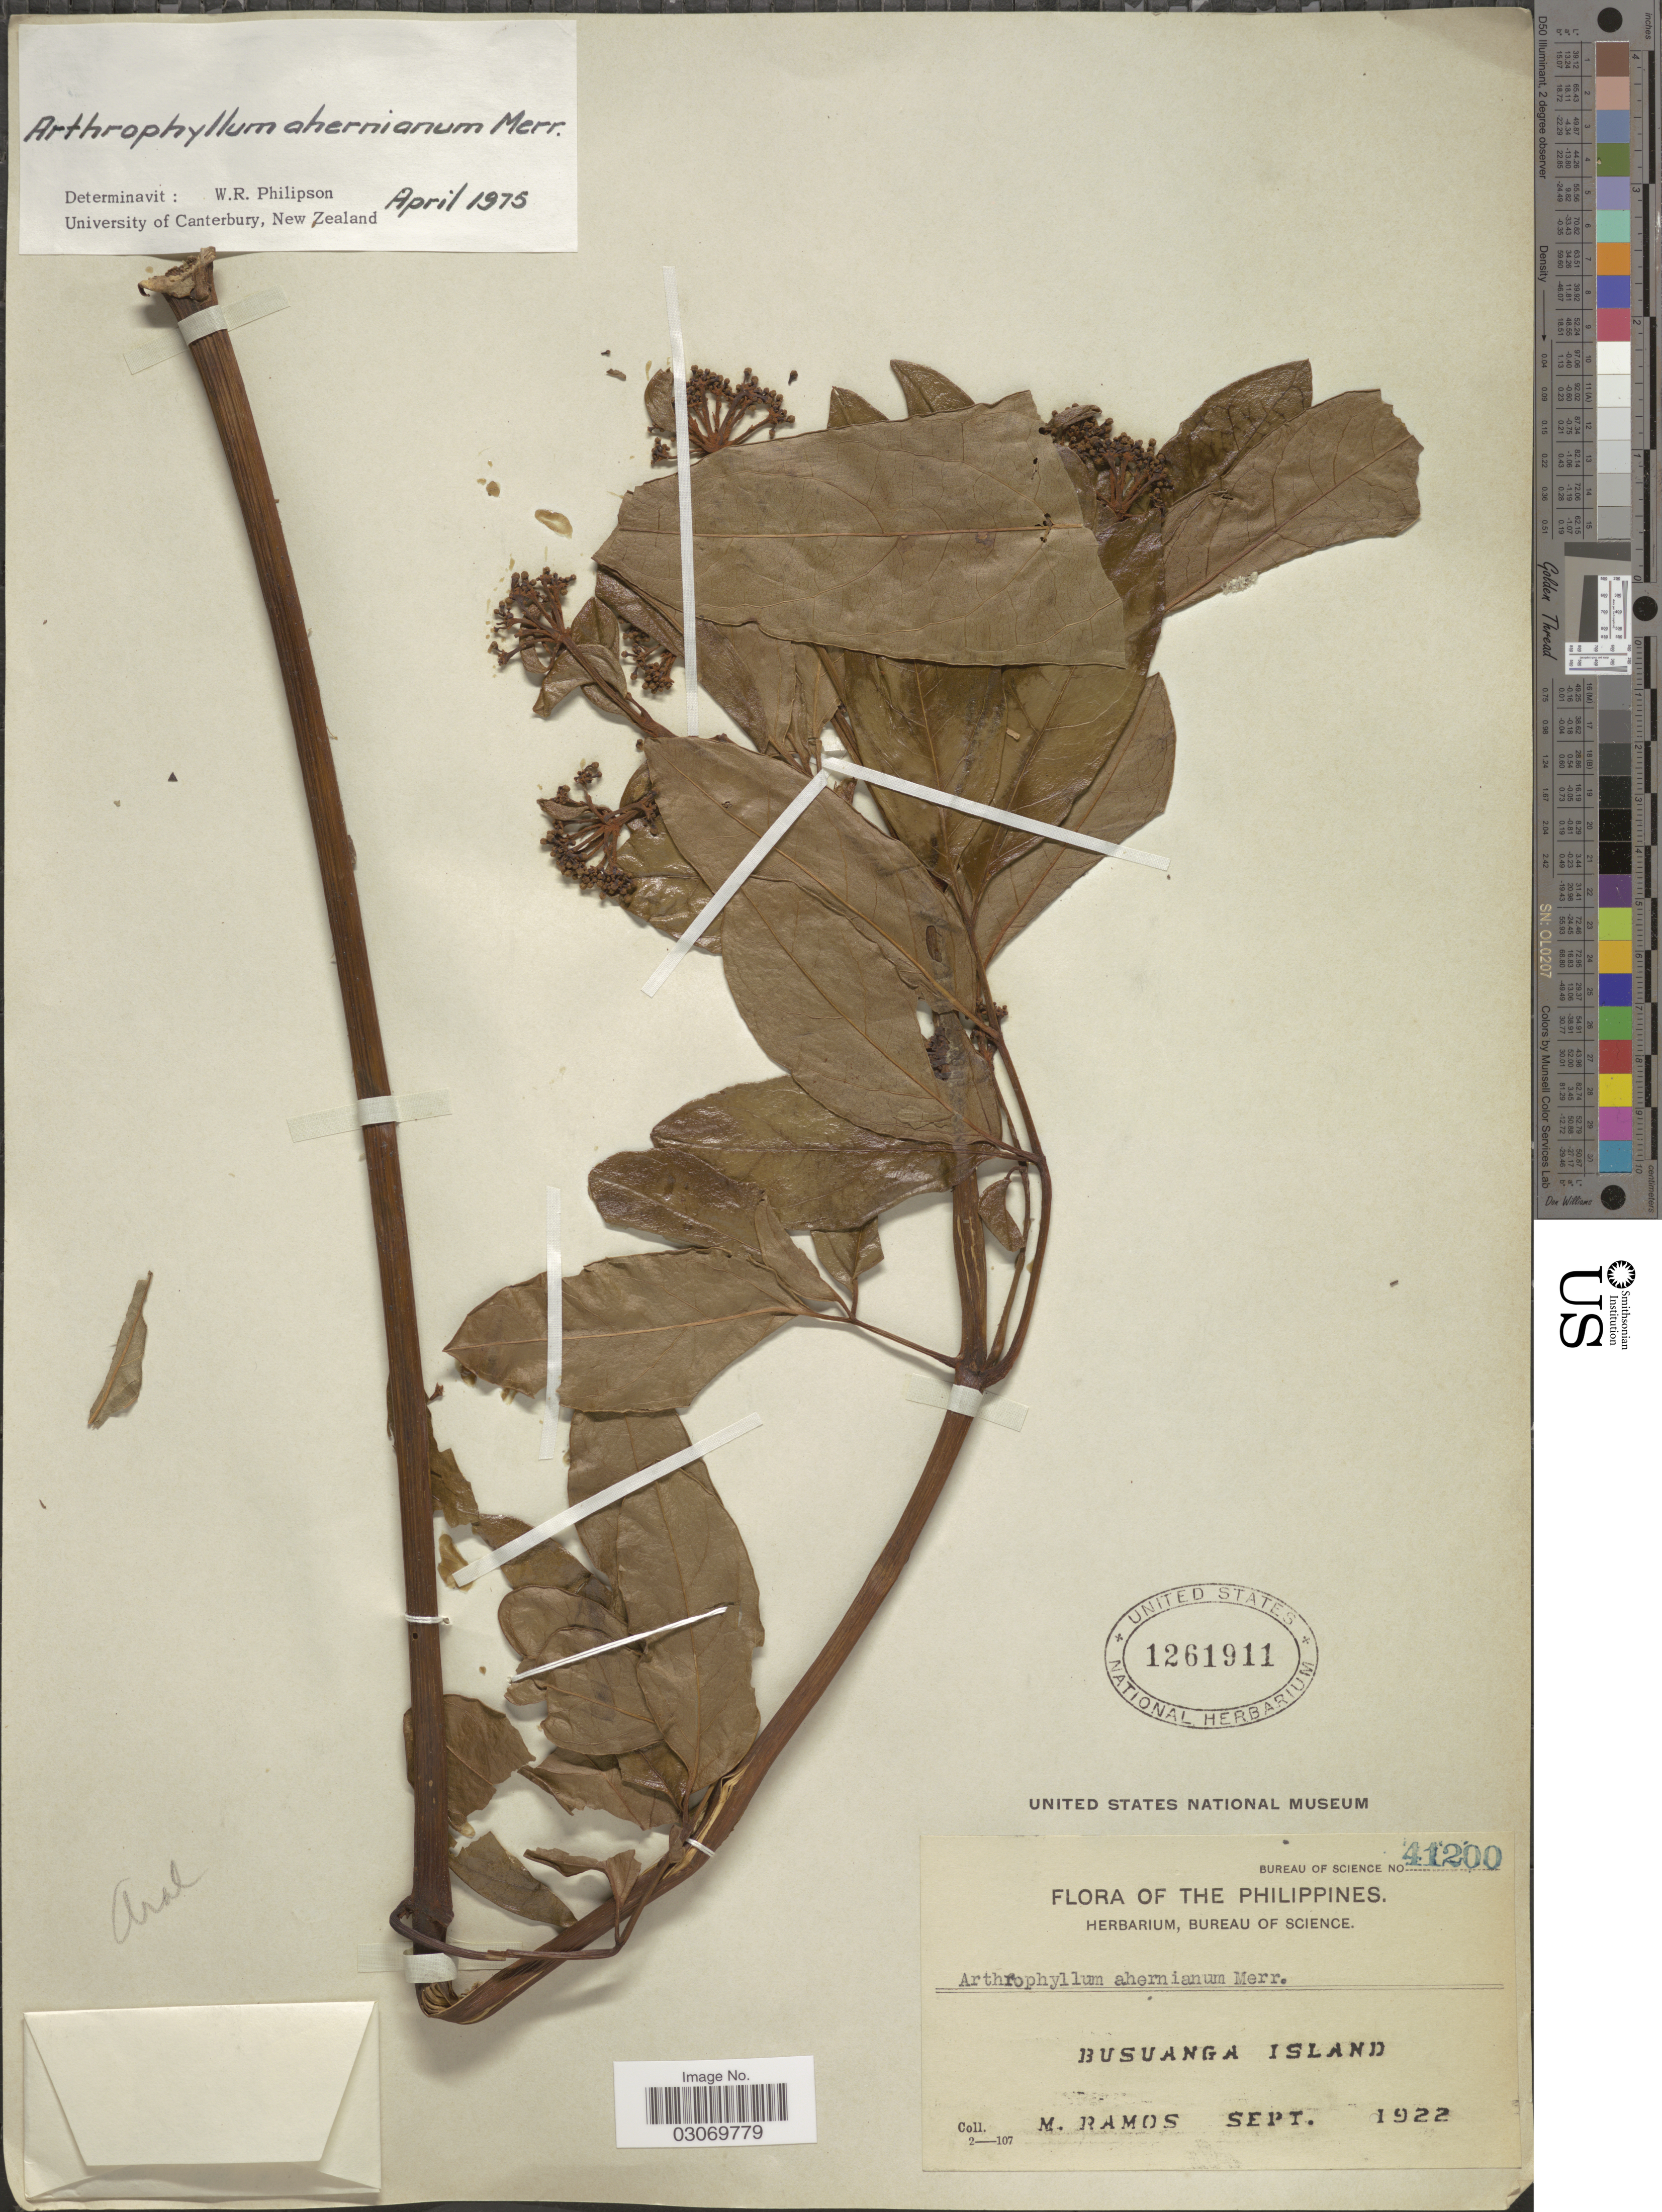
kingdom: Plantae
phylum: Tracheophyta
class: Magnoliopsida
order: Apiales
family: Araliaceae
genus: Arthrophyllum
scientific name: Arthrophyllum ahernianum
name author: Merr.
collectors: M. Ramos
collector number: Bureau of Science 41200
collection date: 1922-09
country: Philippines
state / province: Mimaropa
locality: Busuanga Island.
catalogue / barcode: US 1261911